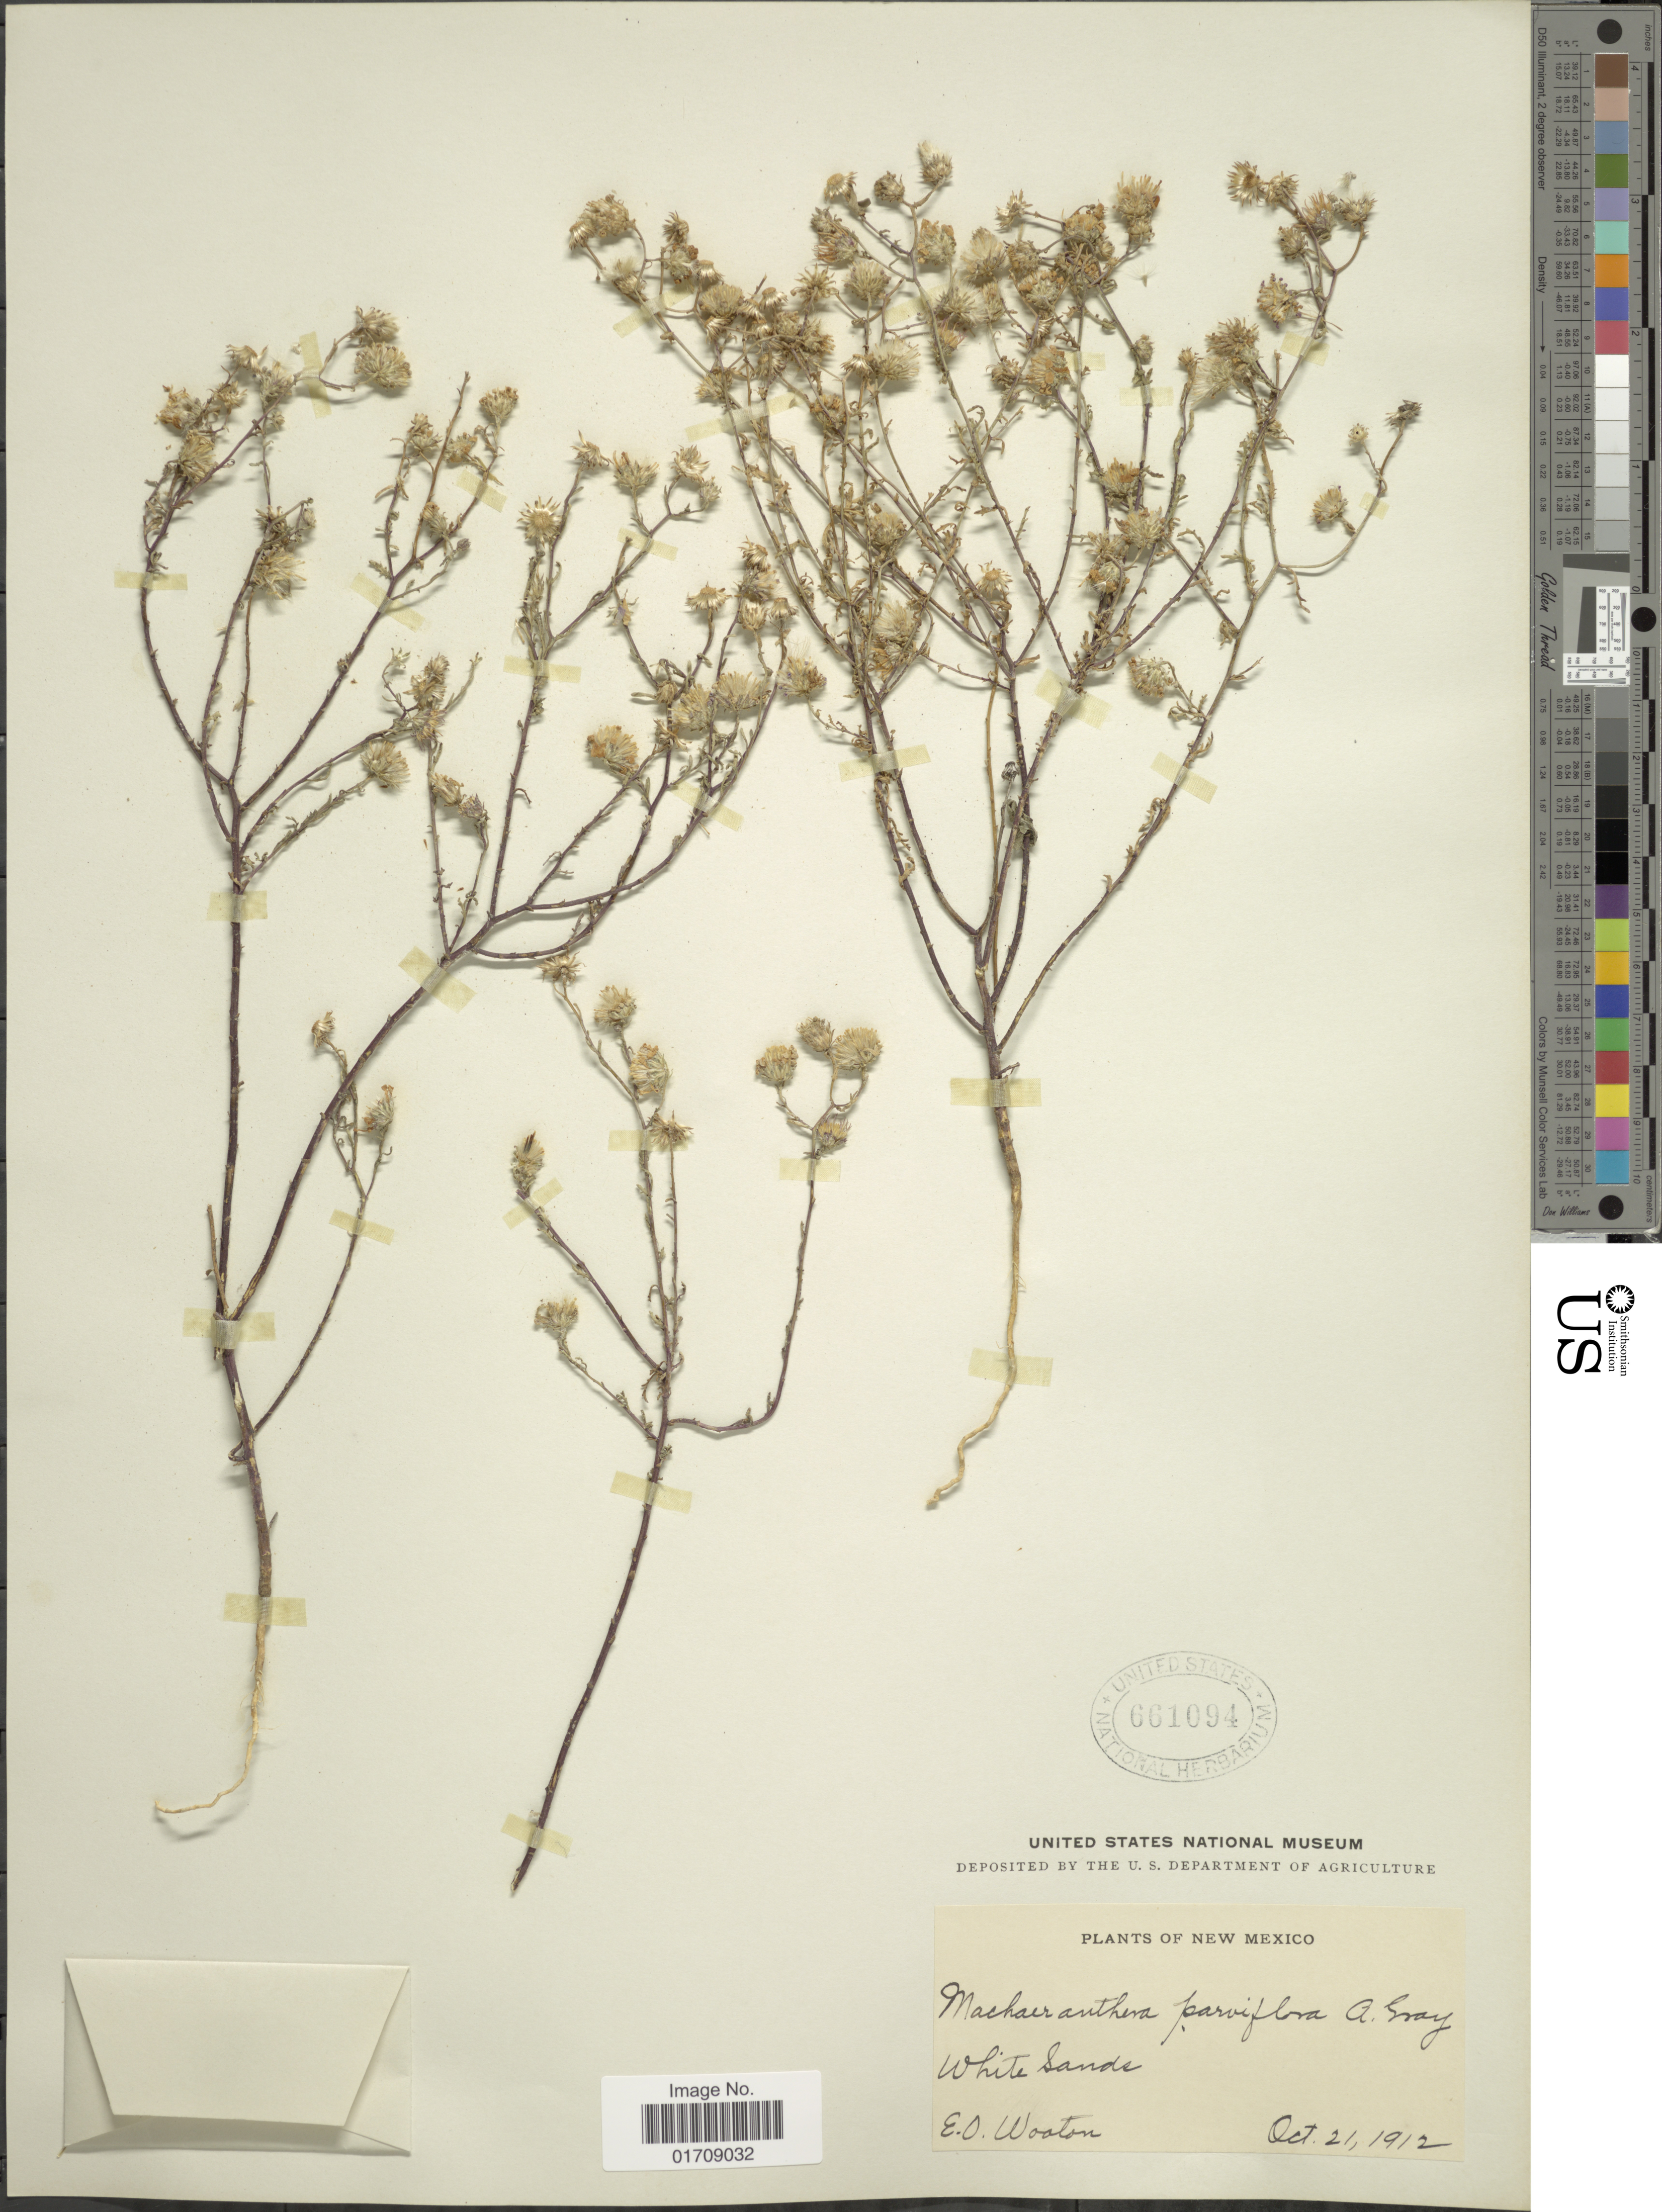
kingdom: Plantae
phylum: Tracheophyta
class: Magnoliopsida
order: Asterales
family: Asteraceae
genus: Machaeranthera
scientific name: Machaeranthera parviflora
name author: A. Gray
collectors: E. O. Wooton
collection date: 1912-10-21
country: United States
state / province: New Mexico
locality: White Sands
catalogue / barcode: US 661094